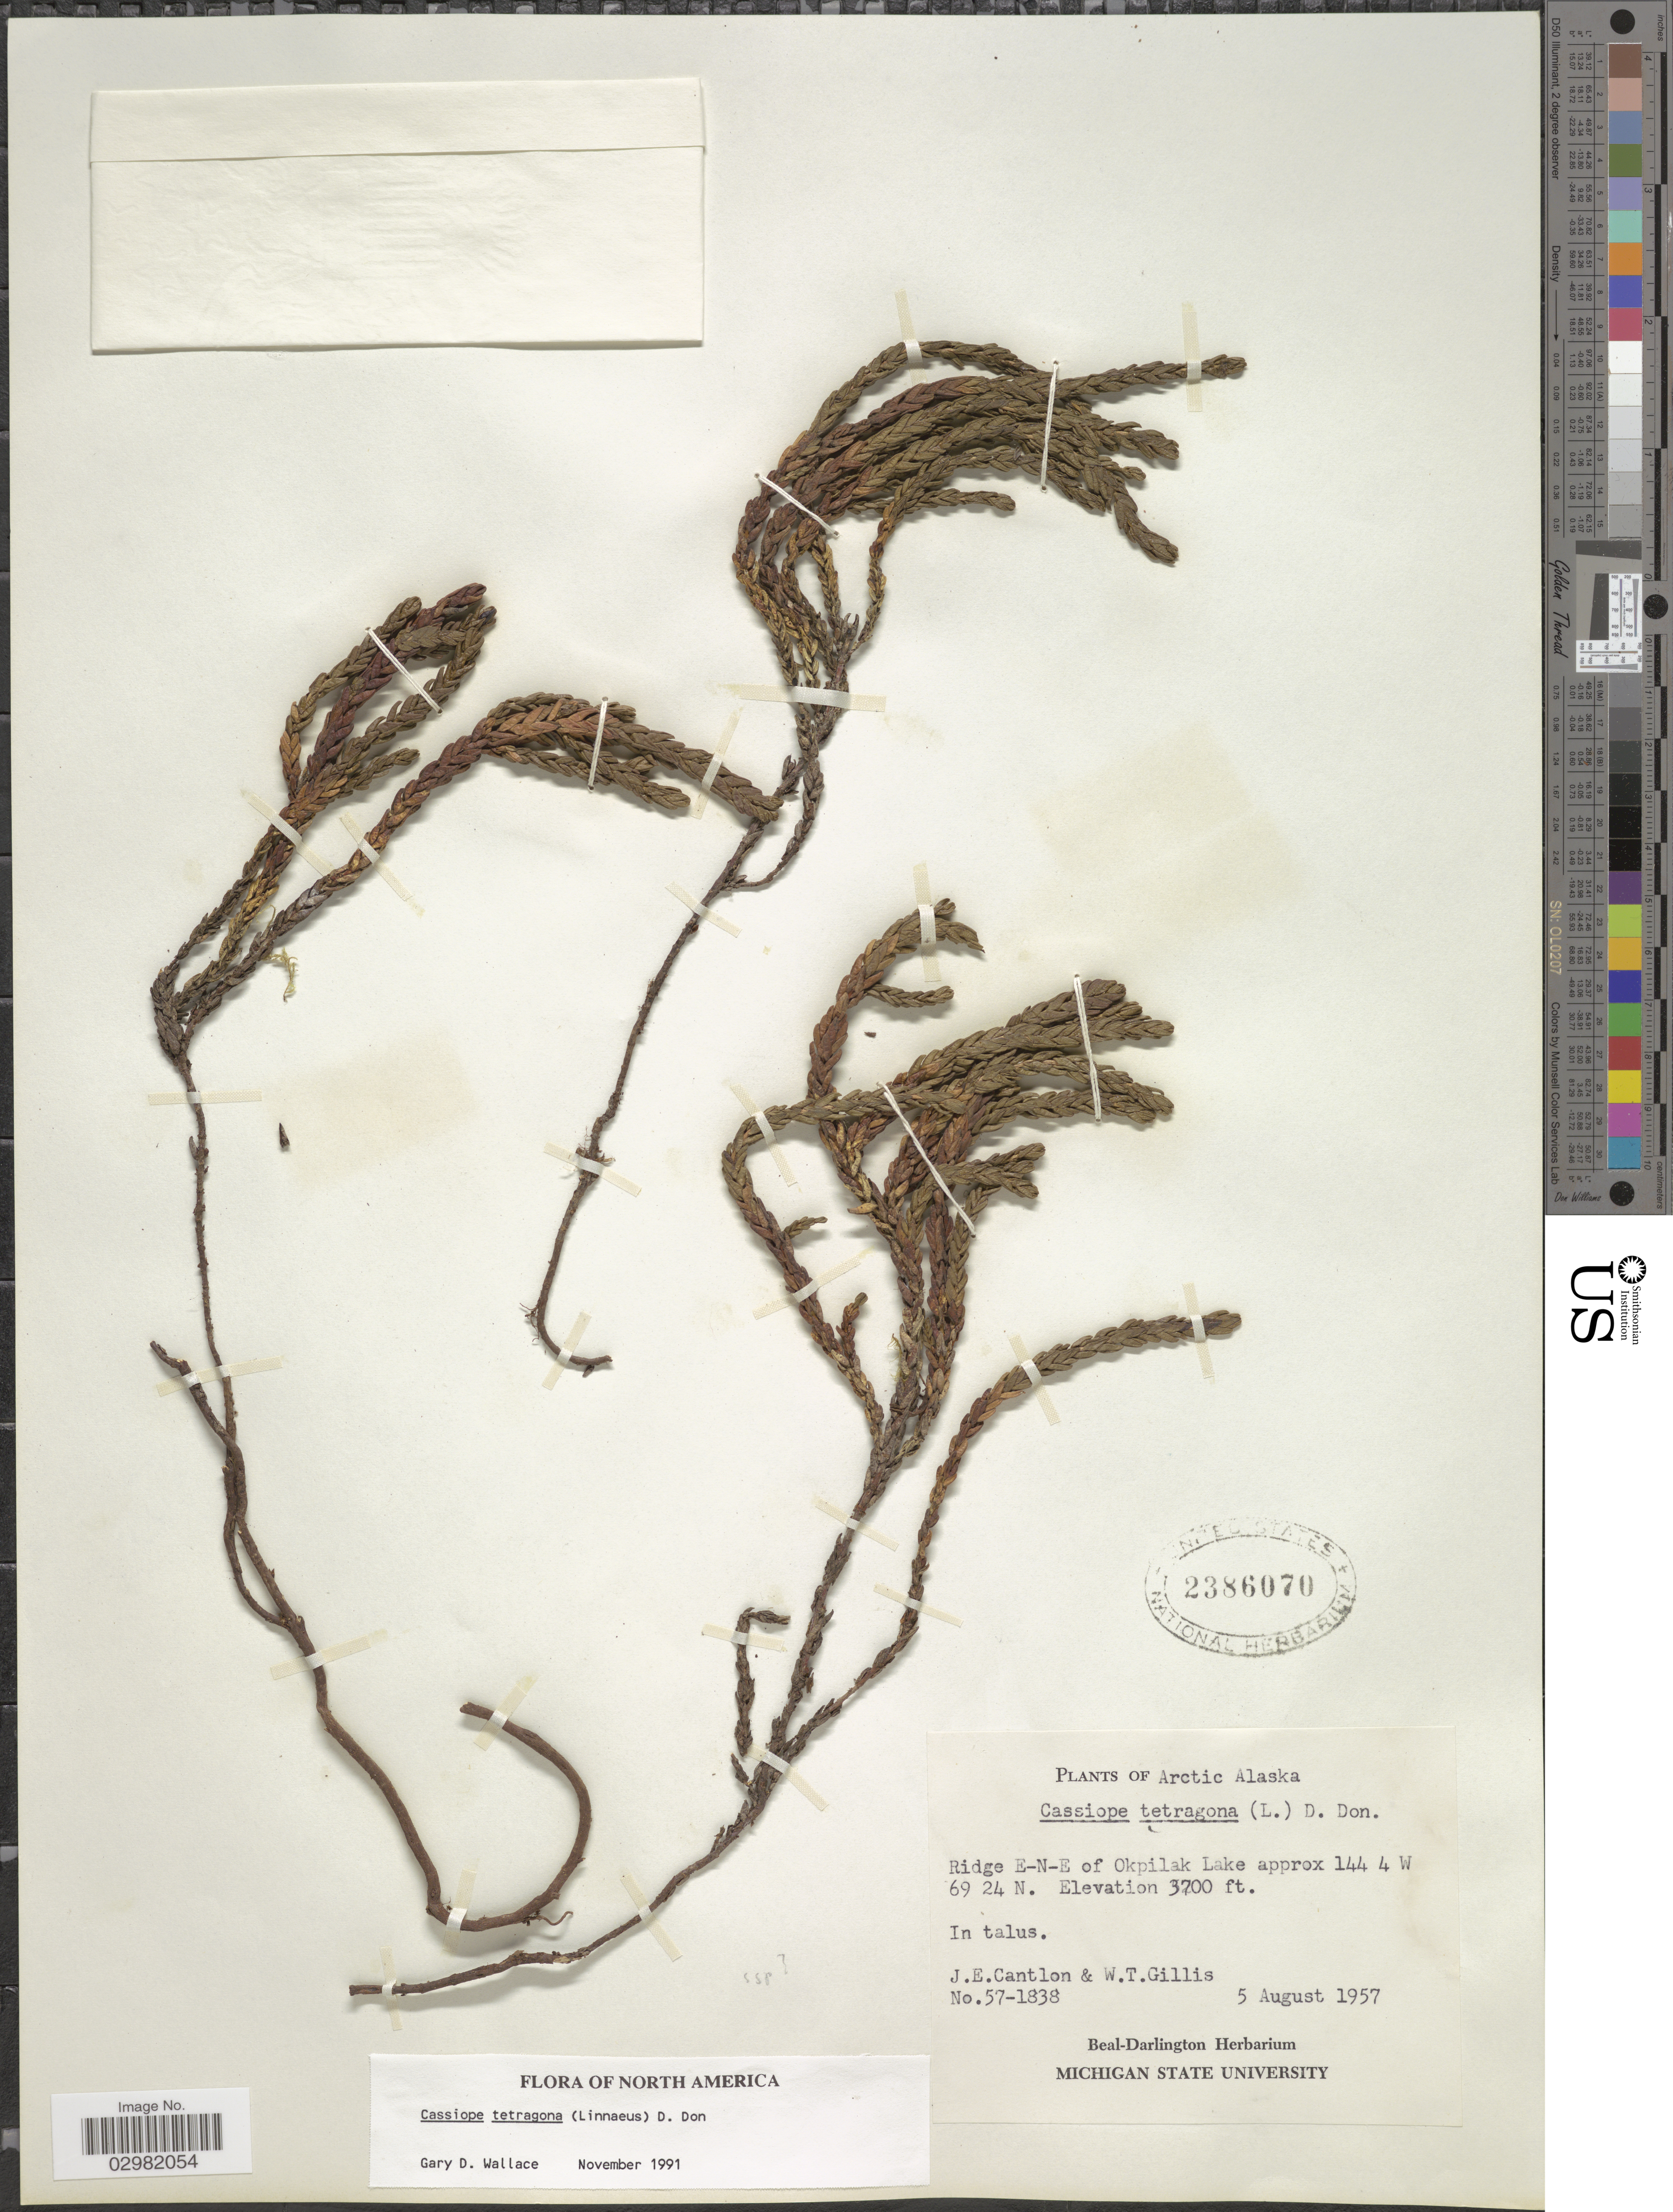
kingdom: Plantae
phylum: Tracheophyta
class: Magnoliopsida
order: Ericales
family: Ericaceae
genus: Cassiope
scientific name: Cassiope tetragona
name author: (L.) D. Don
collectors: J. Cantlon & W. T. Gillis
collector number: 57-1838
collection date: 1957-08-05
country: United States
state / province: Alaska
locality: Arctic Alaska. Ridge E-N-E of Okpilak Lake.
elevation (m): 1128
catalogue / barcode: US 2386070